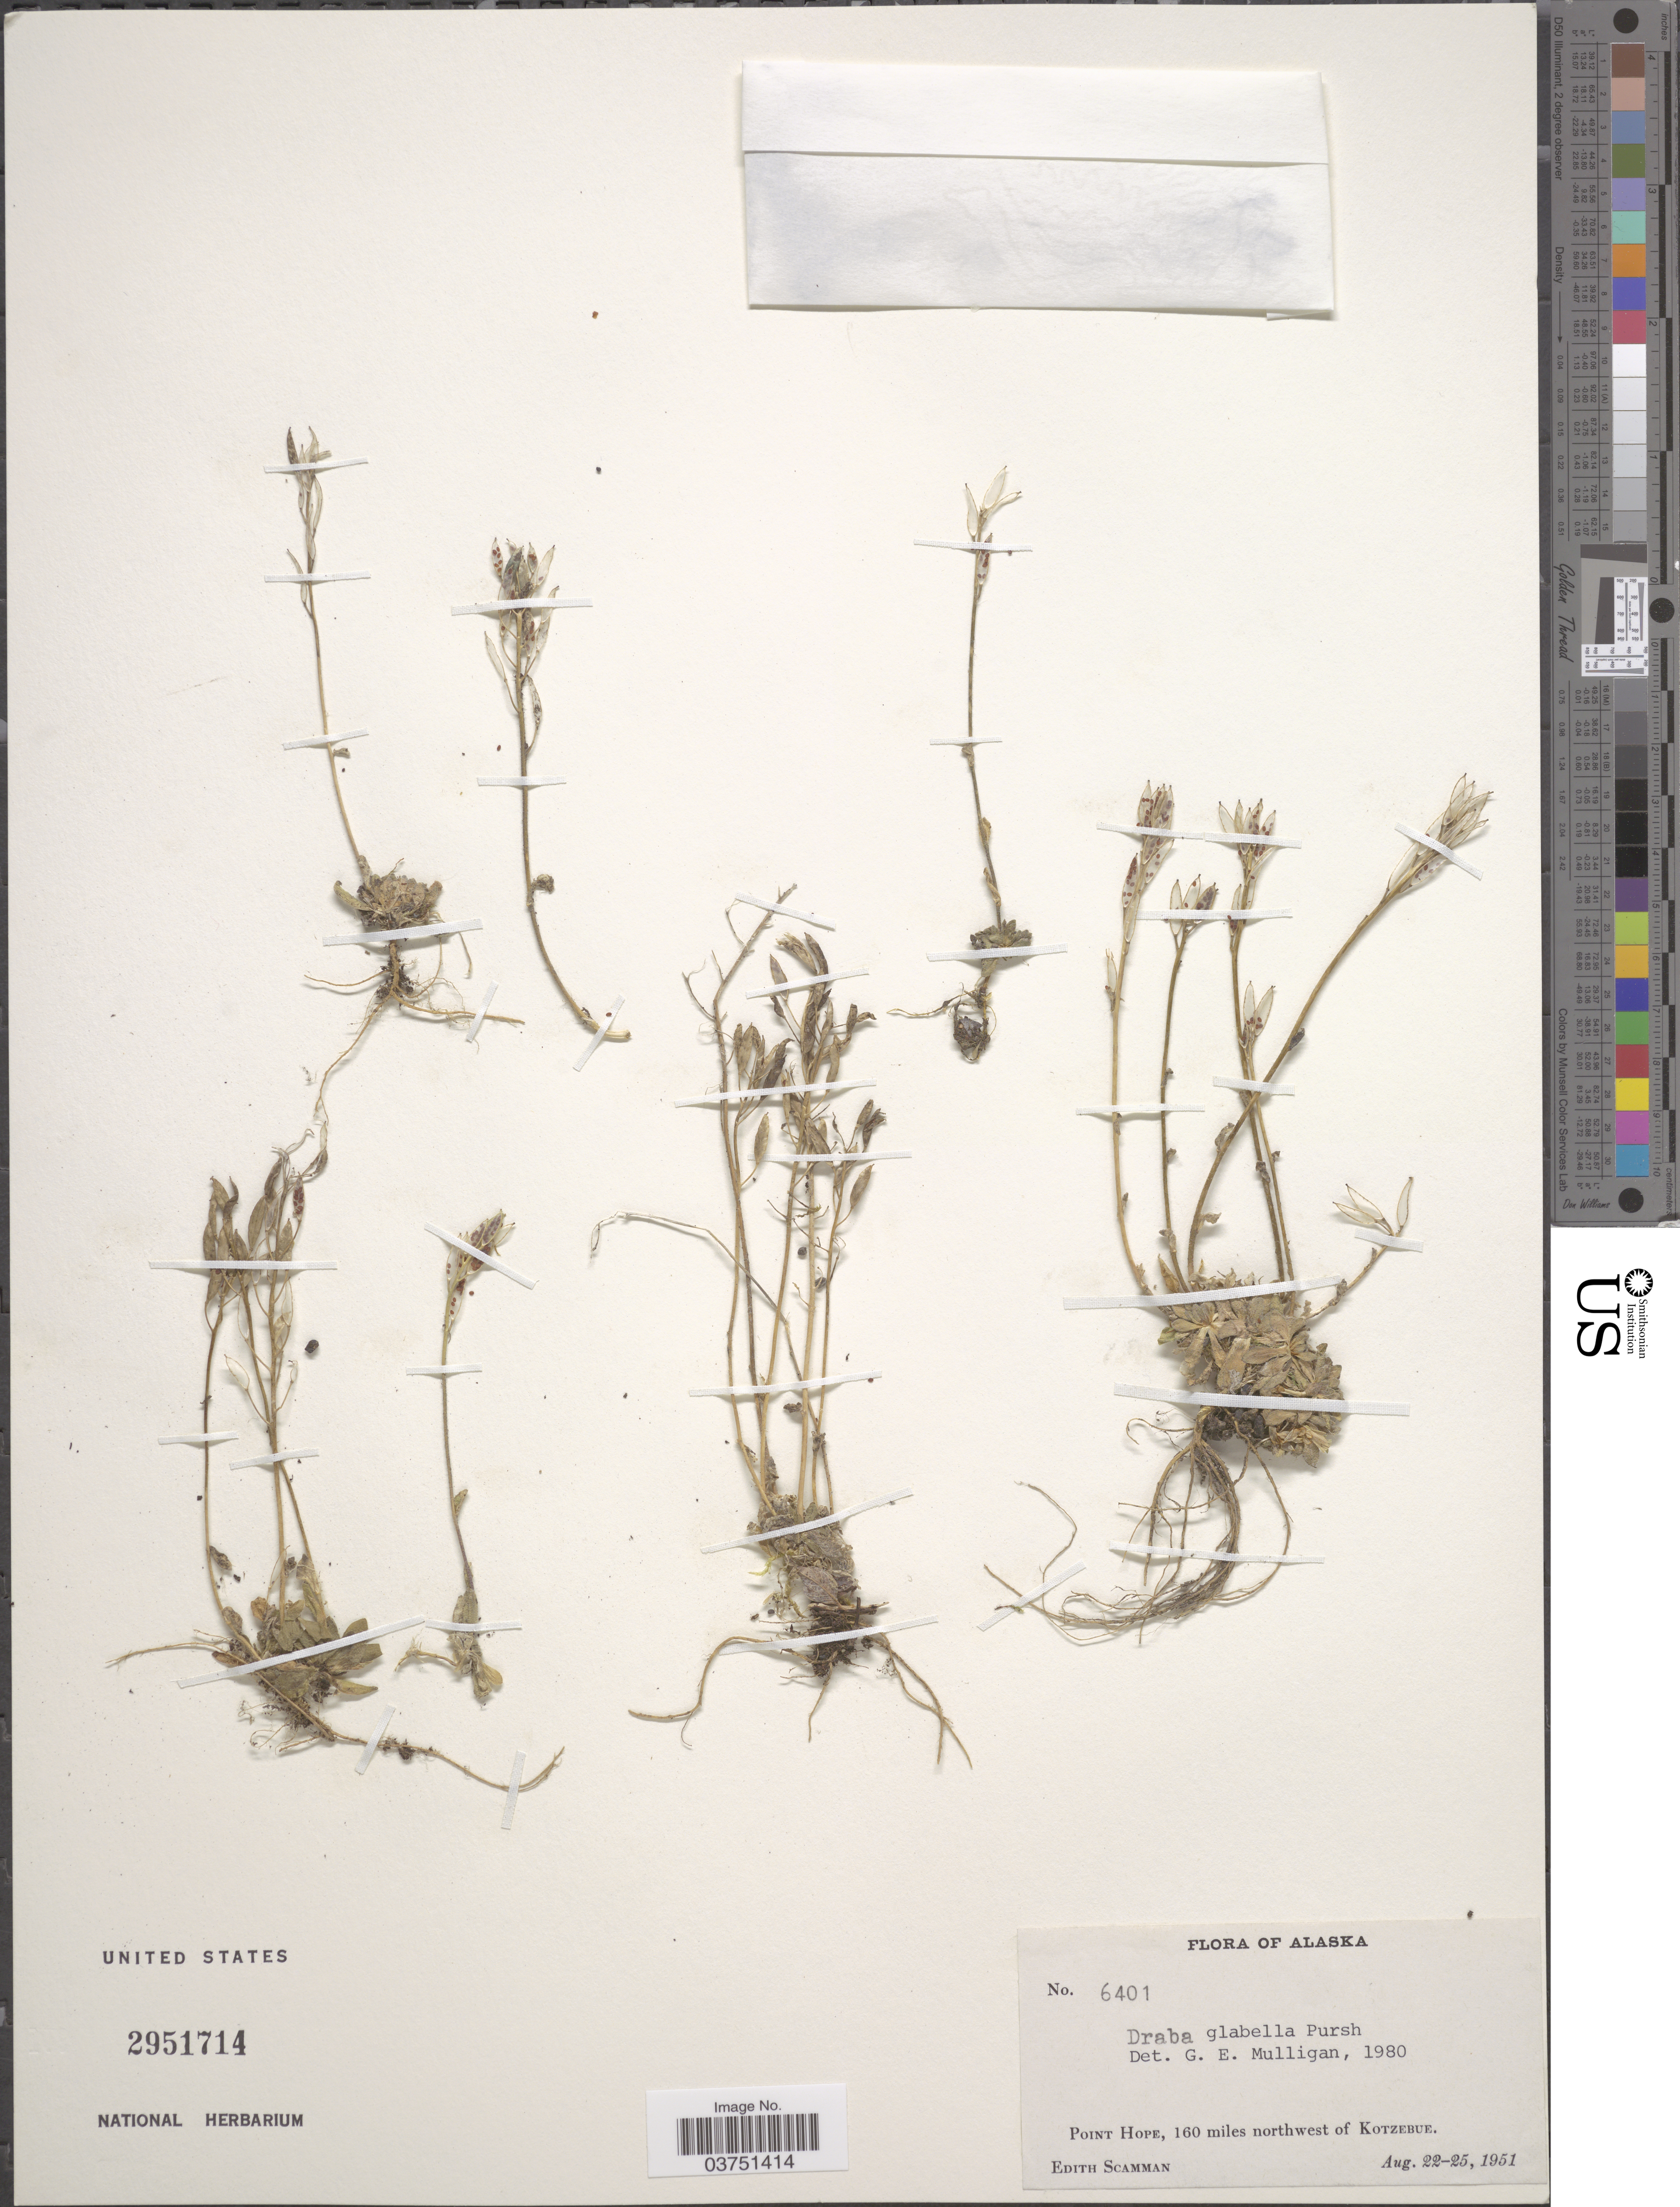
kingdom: Plantae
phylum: Tracheophyta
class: Magnoliopsida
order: Brassicales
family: Brassicaceae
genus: Draba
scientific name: Draba glabella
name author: Pursh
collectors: E. Scamman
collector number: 6401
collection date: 1951-08-22/1951-08-25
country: United States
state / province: Alaska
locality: Point Hope, 160 miles northwest of Kotzebue.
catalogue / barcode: US 2951714